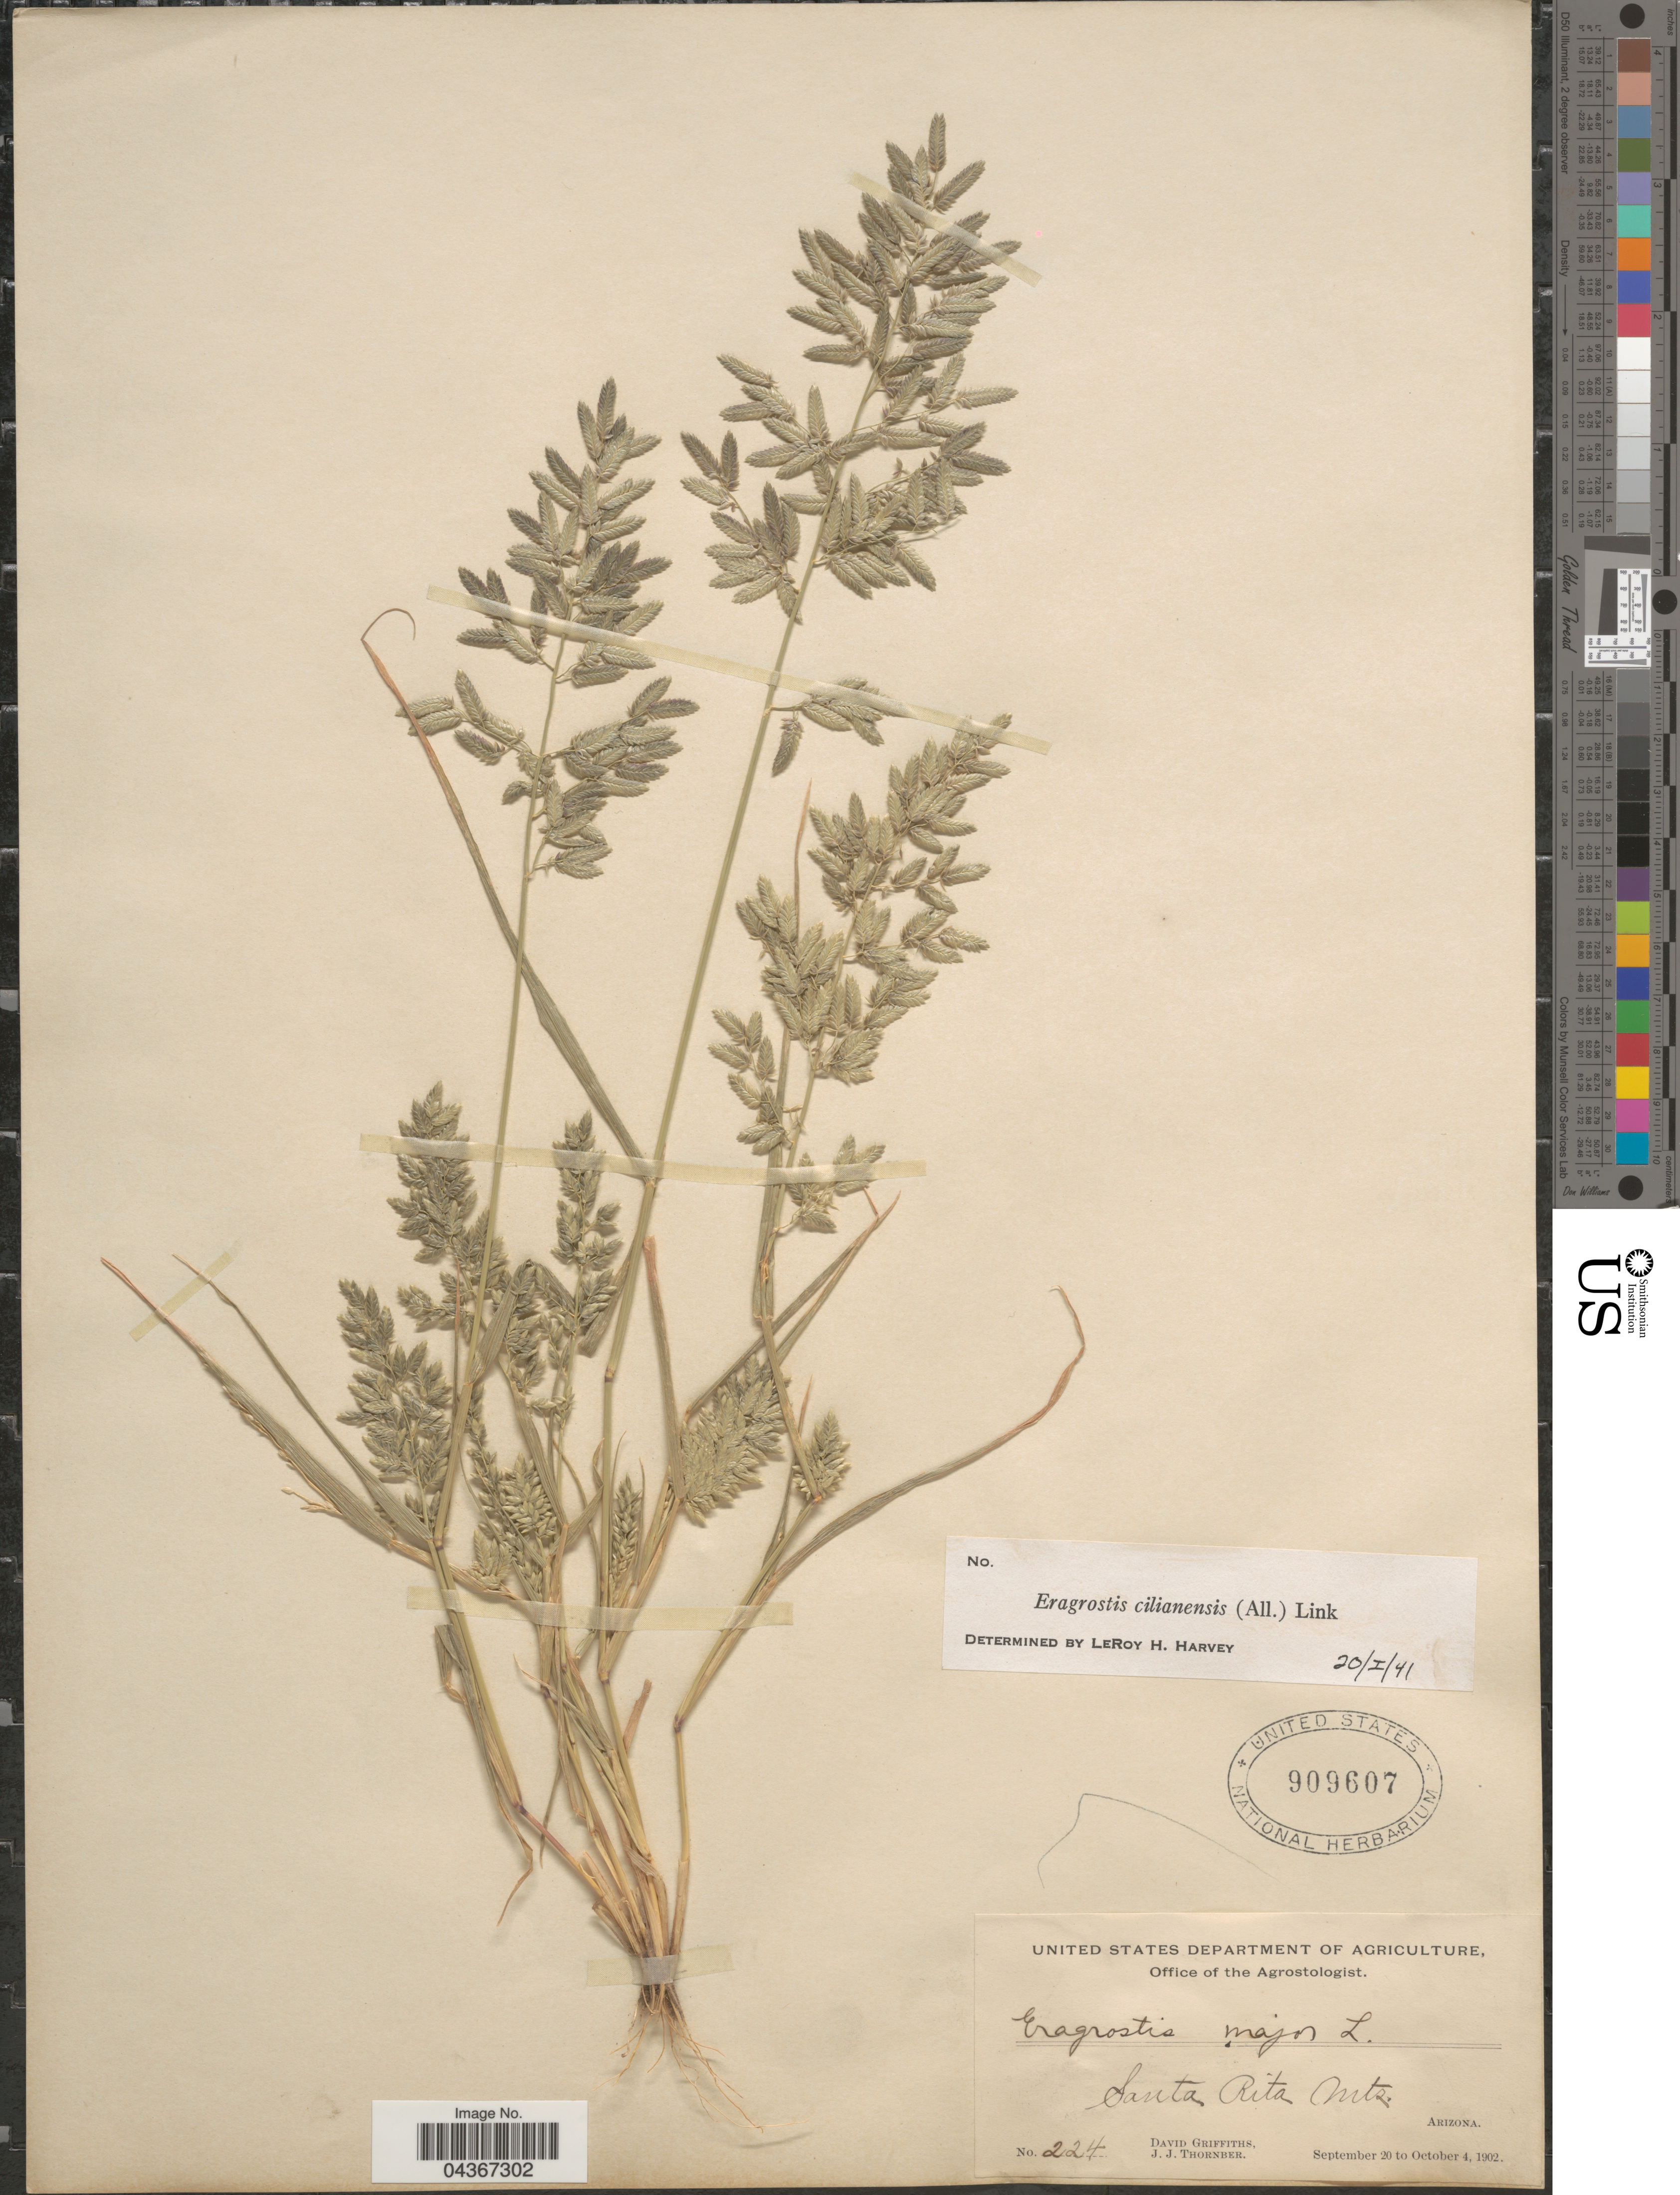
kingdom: Plantae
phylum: Tracheophyta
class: Liliopsida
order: Poales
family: Poaceae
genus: Eragrostis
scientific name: Eragrostis cilianensis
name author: (Bellardi) Vignolo ex Janch.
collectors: D. Griffiths & J. Thornber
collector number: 224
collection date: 1902-09-20/1902-10-04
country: United States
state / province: Arizona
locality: Santa Rita Mts.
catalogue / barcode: US 909607